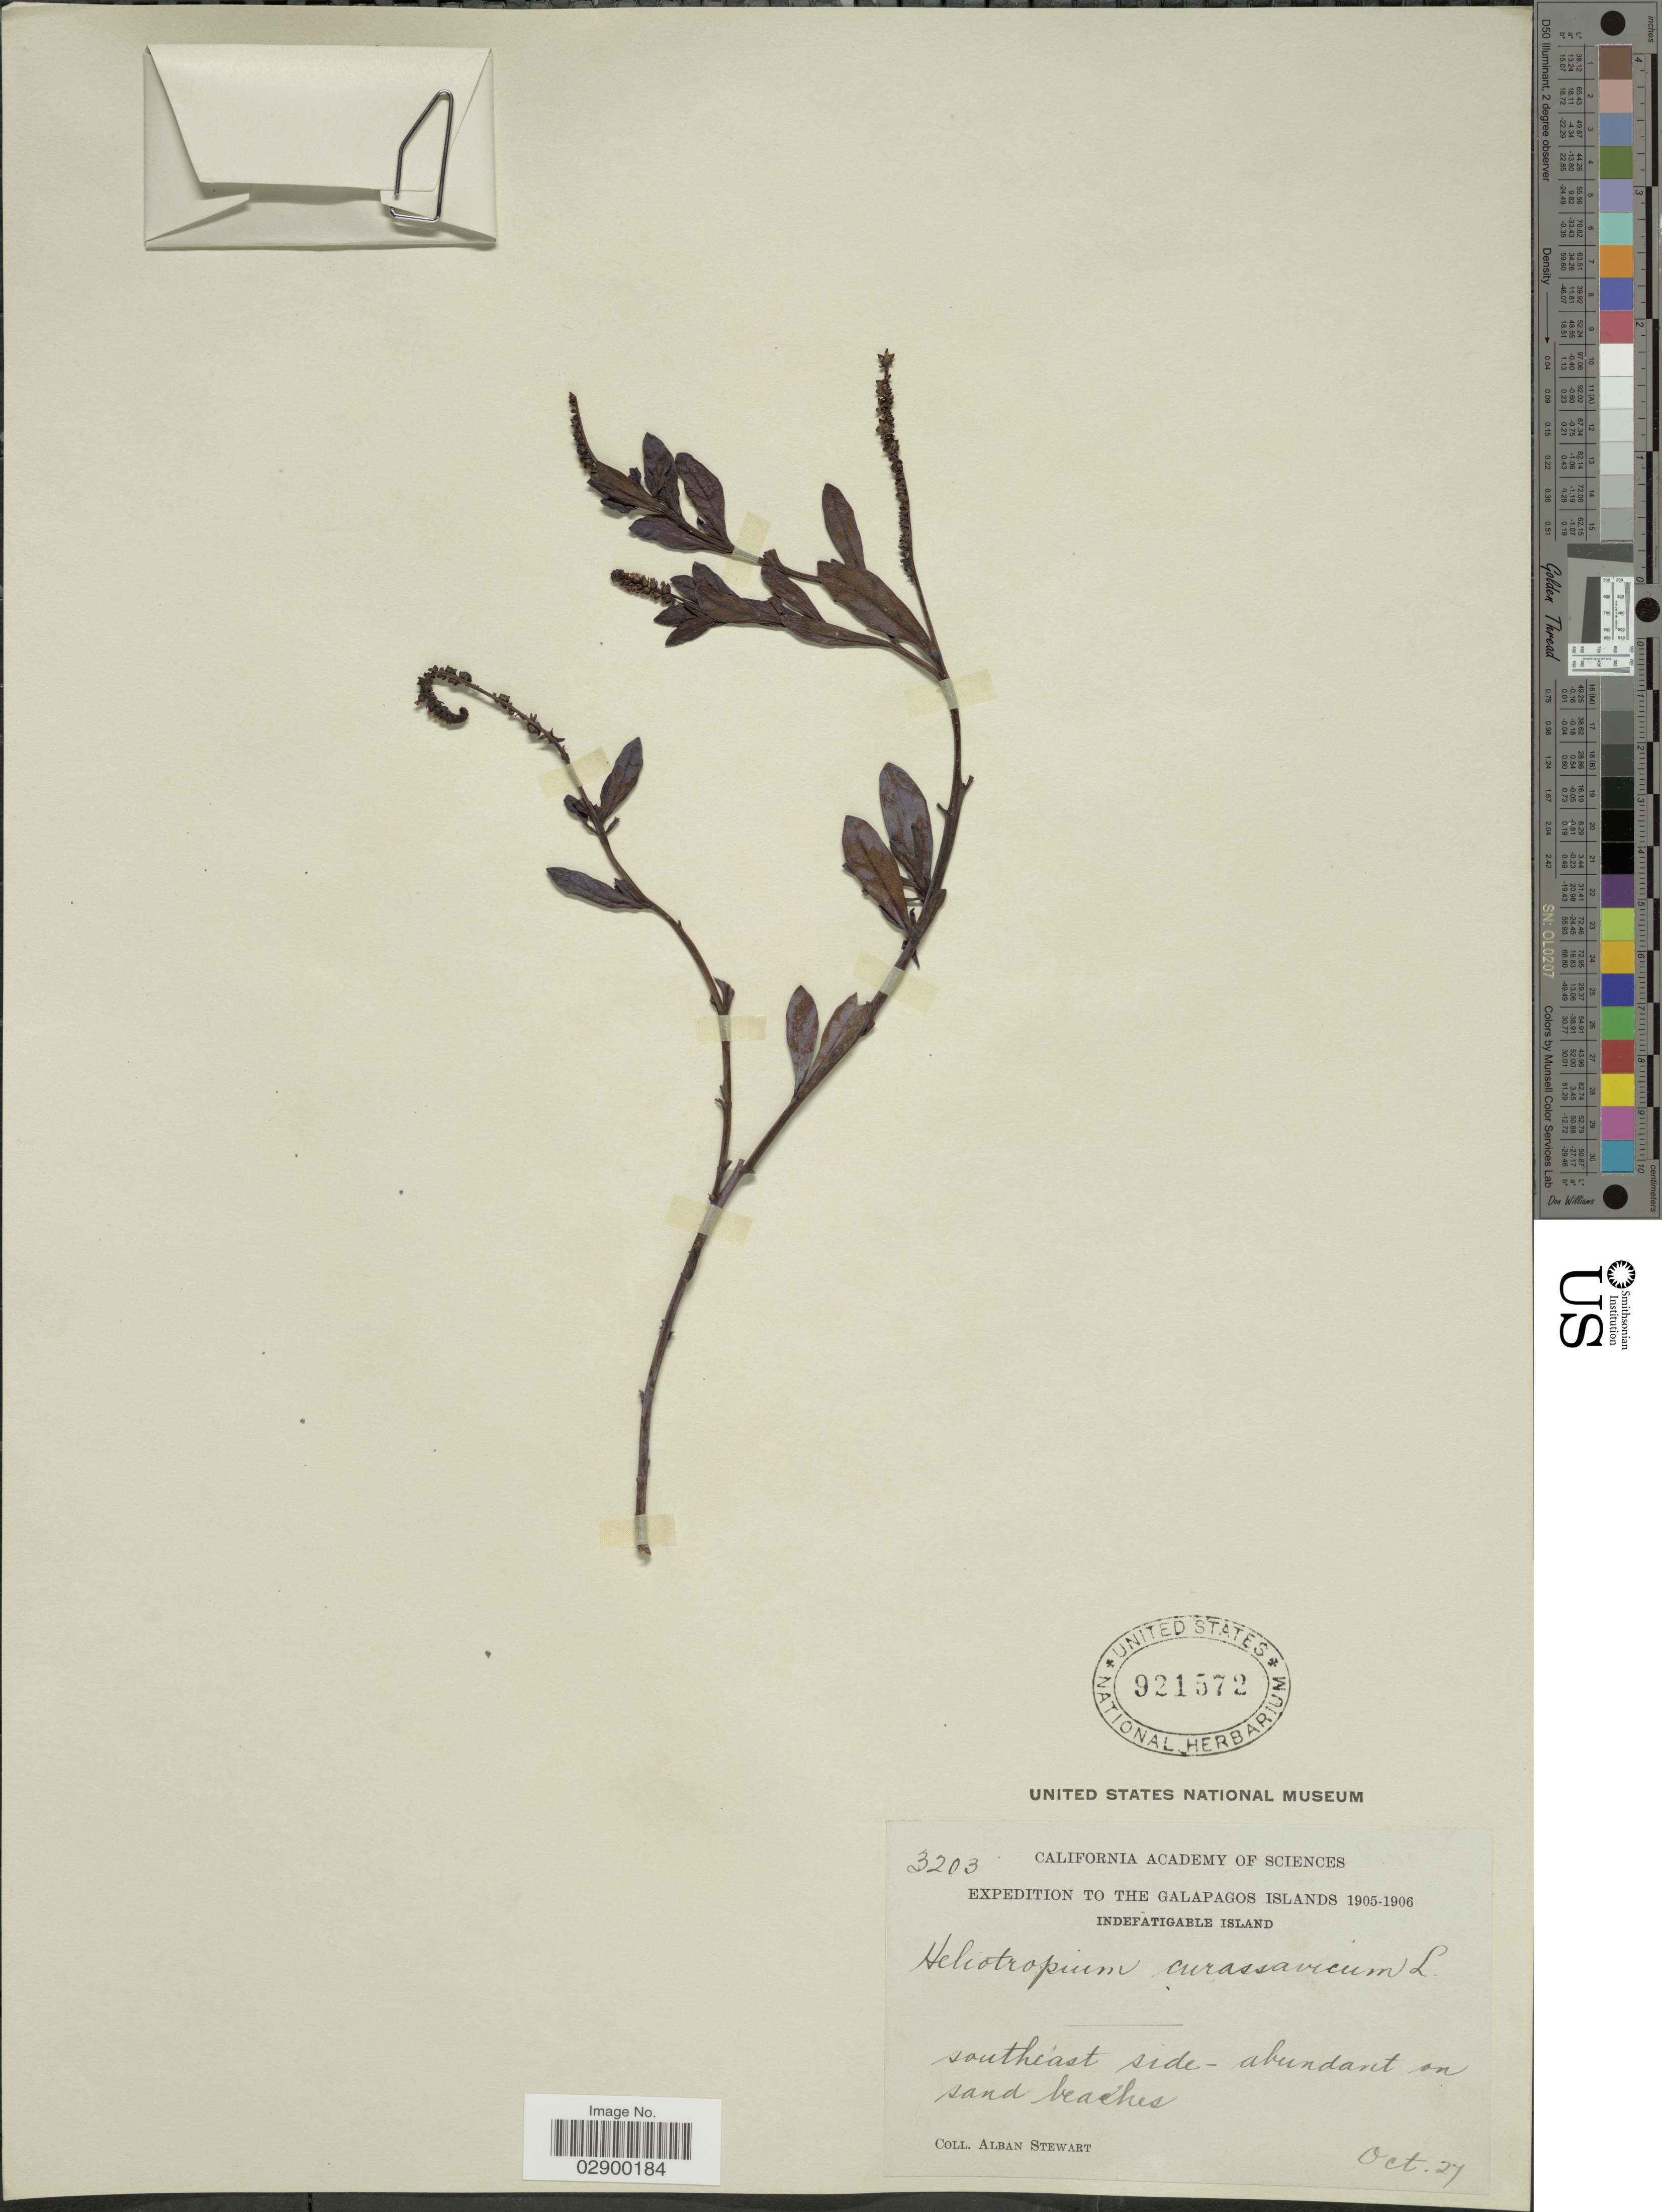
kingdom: Plantae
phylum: Tracheophyta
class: Magnoliopsida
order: Boraginales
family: Heliotropiaceae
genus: Heliotropium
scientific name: Heliotropium curassavicum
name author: L.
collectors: A. Stewart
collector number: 3203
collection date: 1905-10-27/1906-10-27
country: Ecuador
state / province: Colón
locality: The Galapagos Islands, Southeast side - abundant on sand beaches, Indefatigable Island.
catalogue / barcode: US 921572